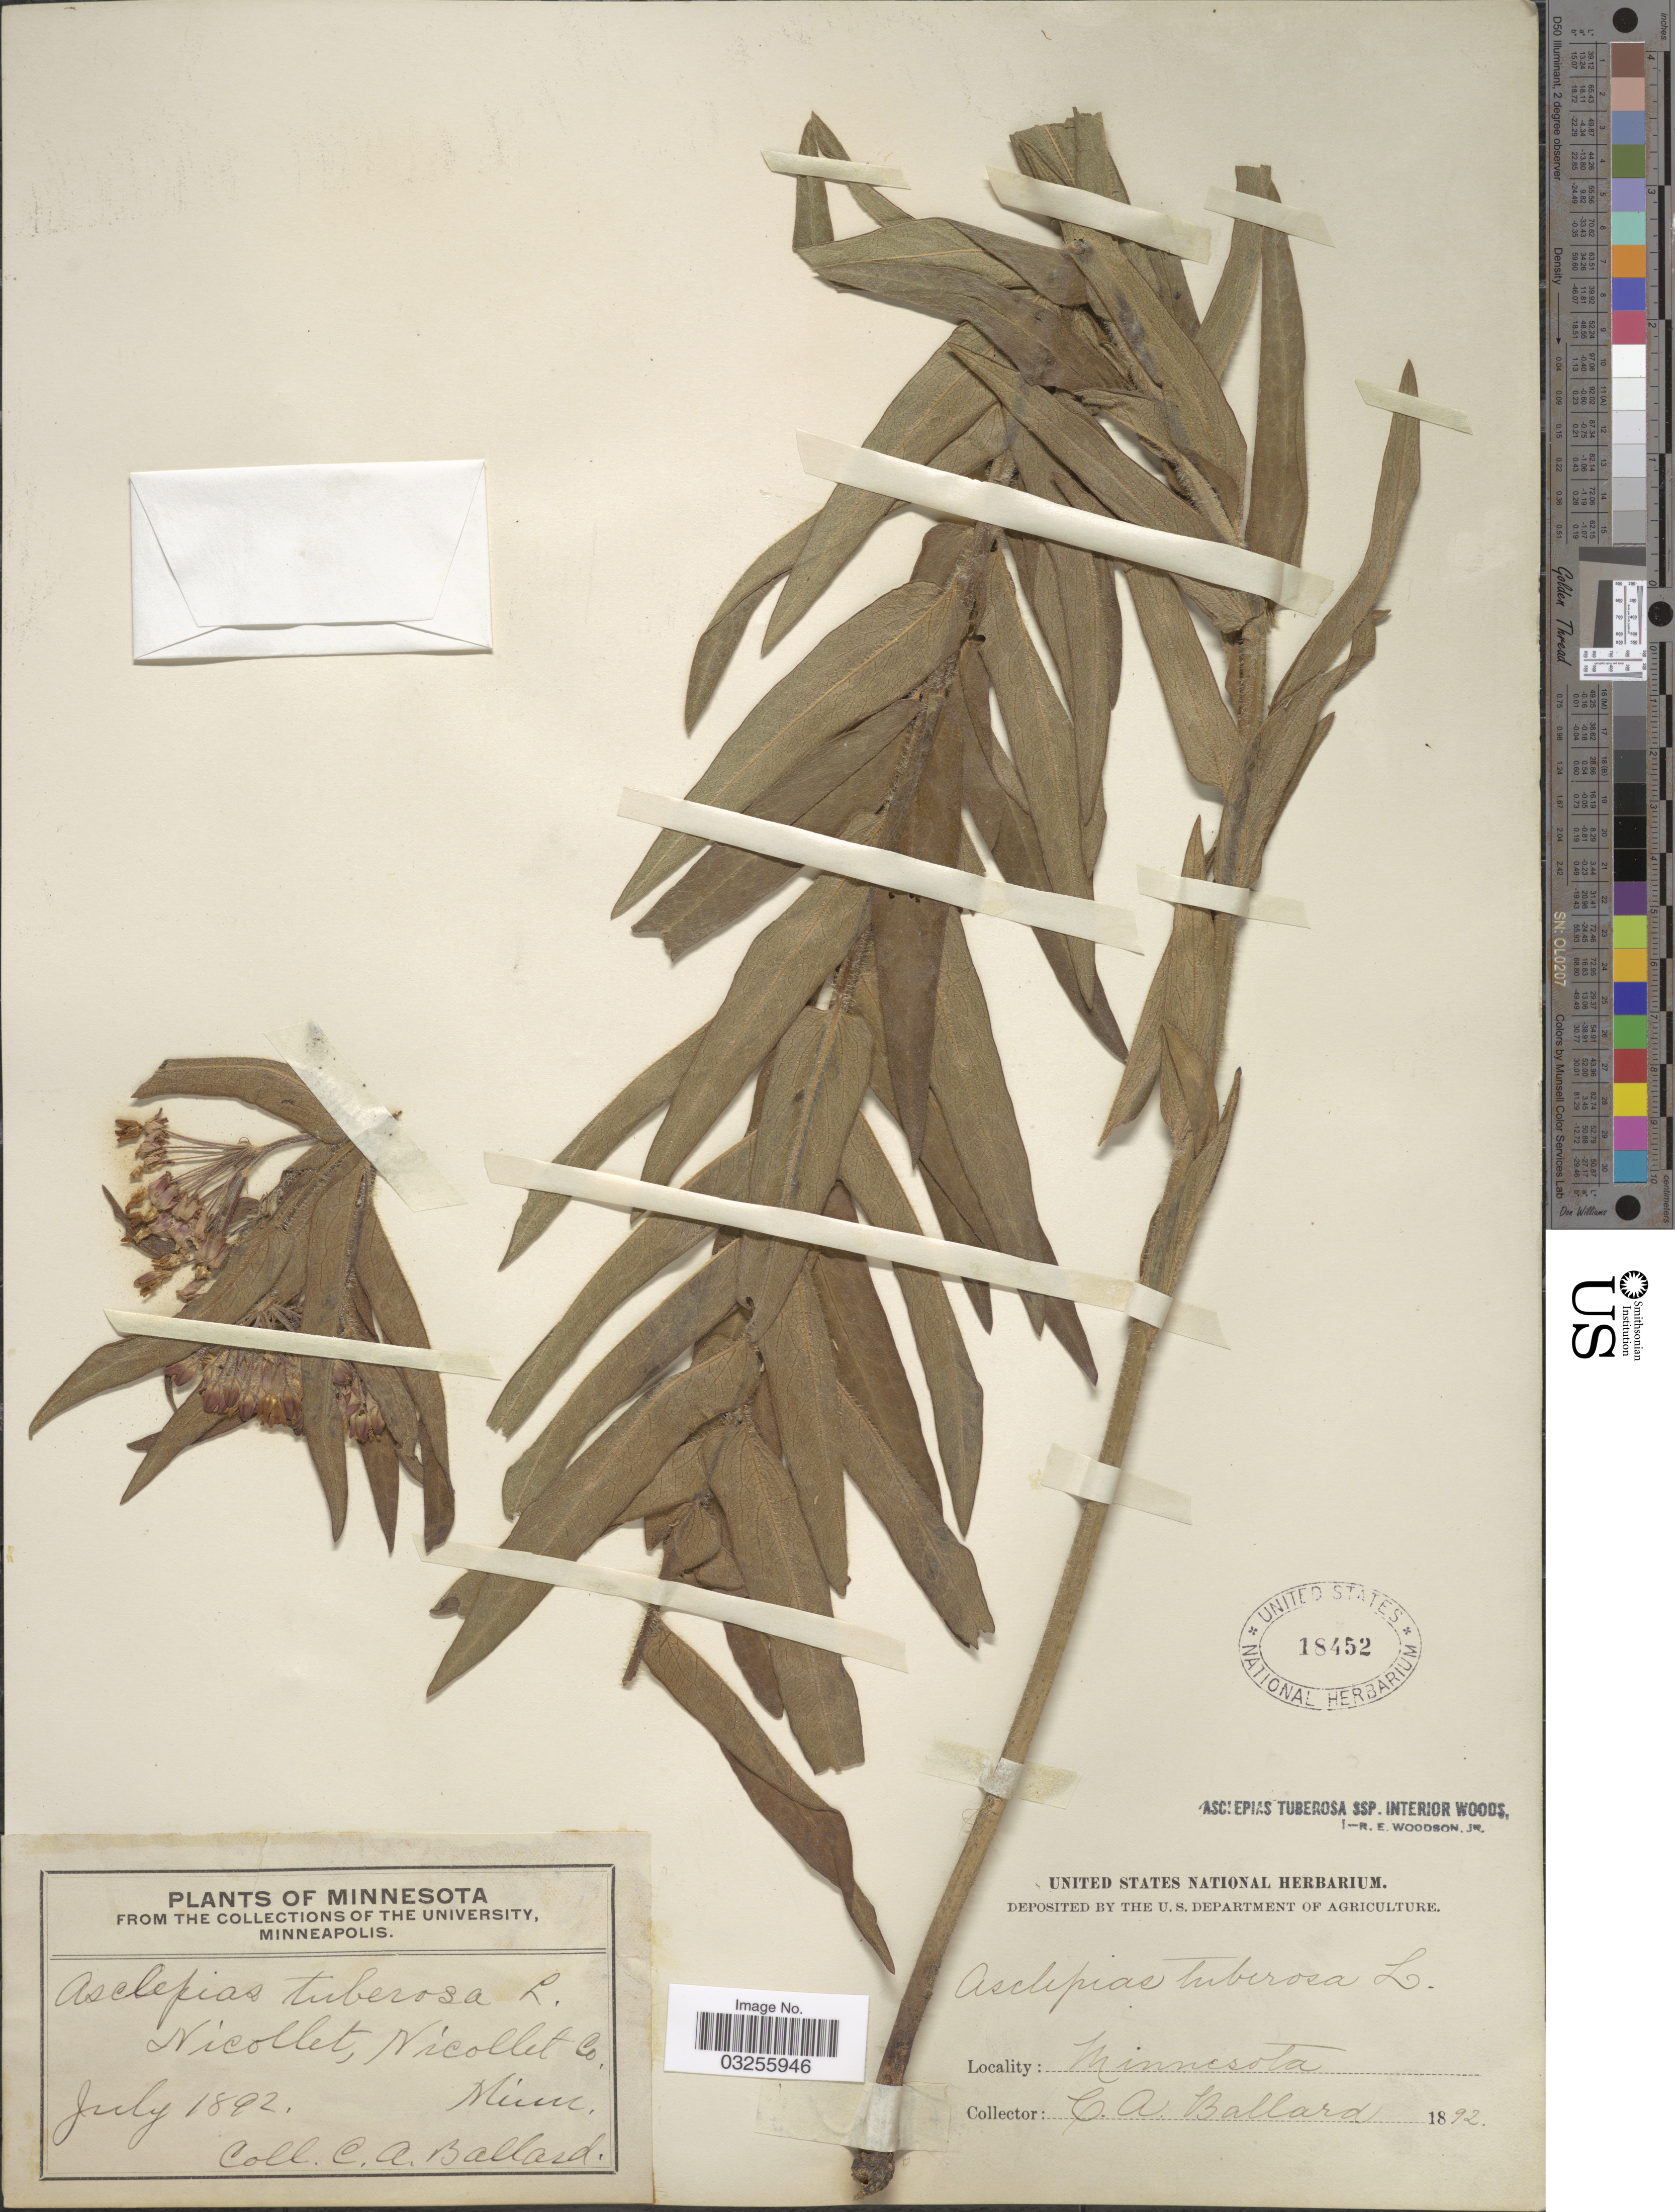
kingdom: Plantae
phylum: Tracheophyta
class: Magnoliopsida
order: Gentianales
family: Apocynaceae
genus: Asclepias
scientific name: Asclepias tuberosa subsp. interior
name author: Woodson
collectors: C. Ballara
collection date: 1892-07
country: United States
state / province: Minnesota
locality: Nicollet, Nicollet Co.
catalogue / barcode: US 18452